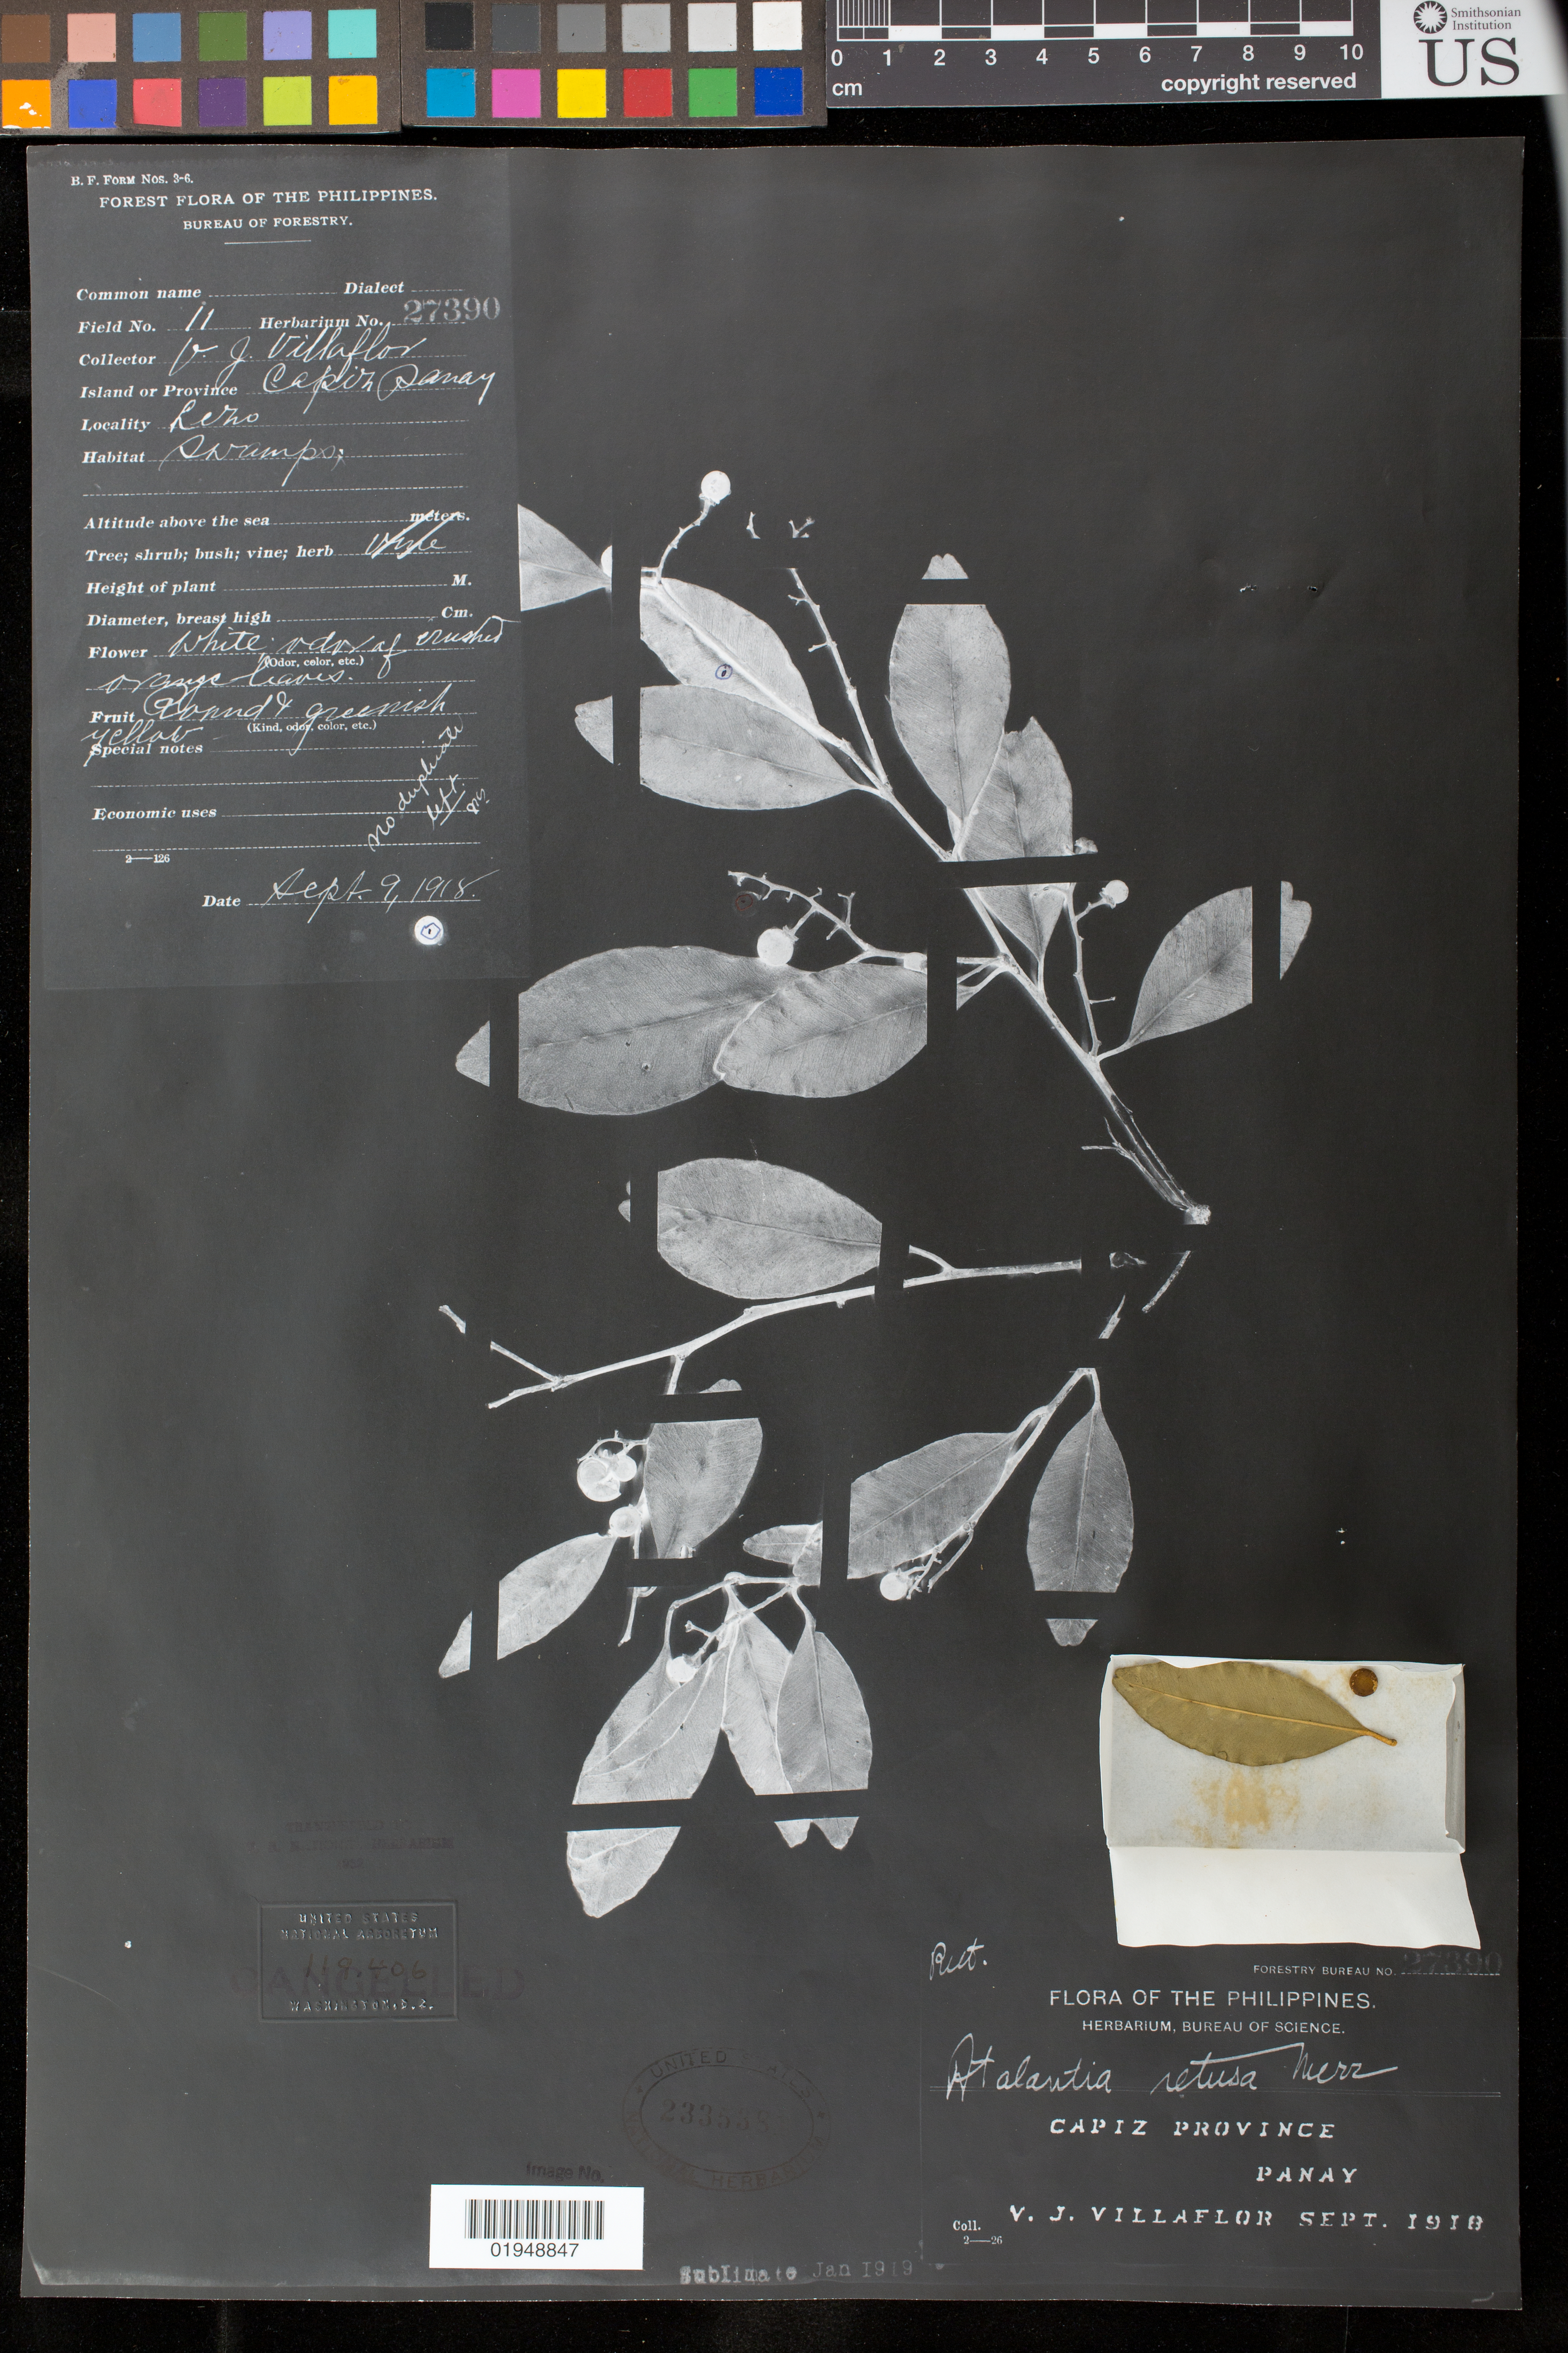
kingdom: Plantae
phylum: Tracheophyta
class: Magnoliopsida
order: Sapindales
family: Rutaceae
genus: Atalantia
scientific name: Atalantia retusa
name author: Merr.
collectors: V. Villaflor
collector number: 11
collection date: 1918-09-09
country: Philippines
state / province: Western Visayas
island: Panay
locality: Lezo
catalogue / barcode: US 2335381